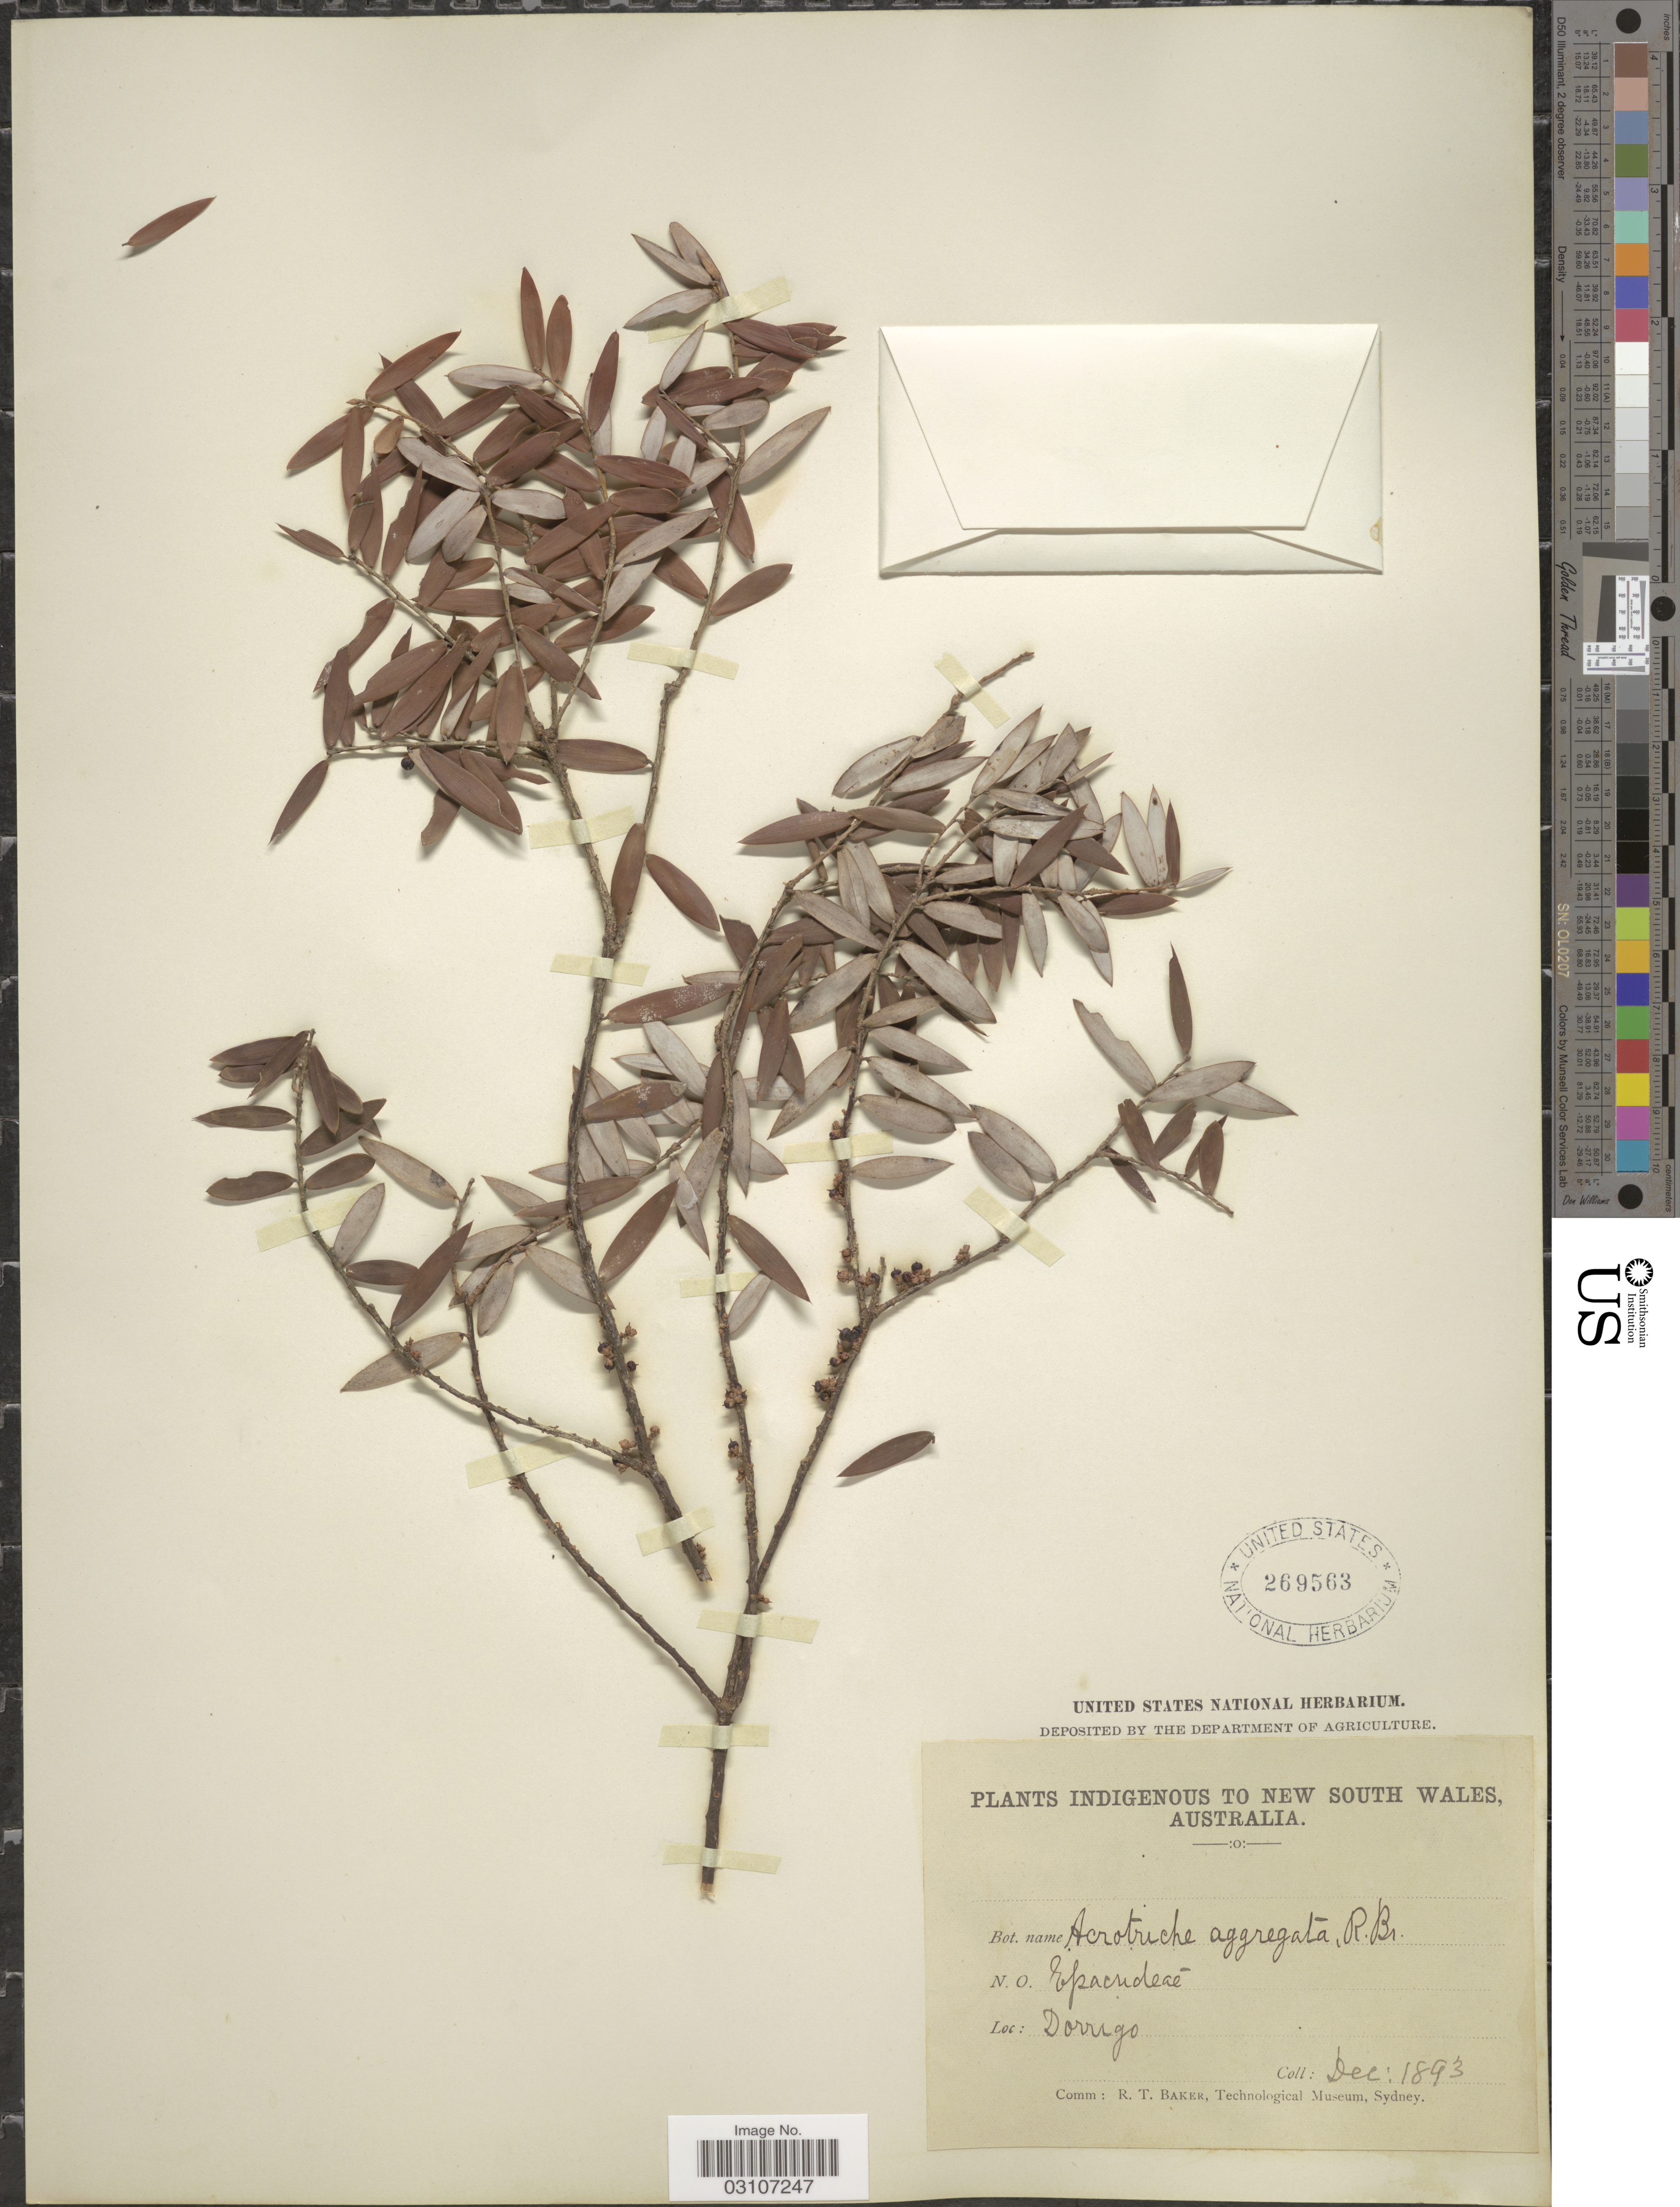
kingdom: Plantae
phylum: Tracheophyta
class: Magnoliopsida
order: Ericales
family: Ericaceae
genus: Acrotriche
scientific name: Acrotriche aggregata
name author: R. Br.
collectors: ex herb. United States National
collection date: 1893-12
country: Australia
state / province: New South Wales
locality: Dorrigo.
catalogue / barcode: US 269563